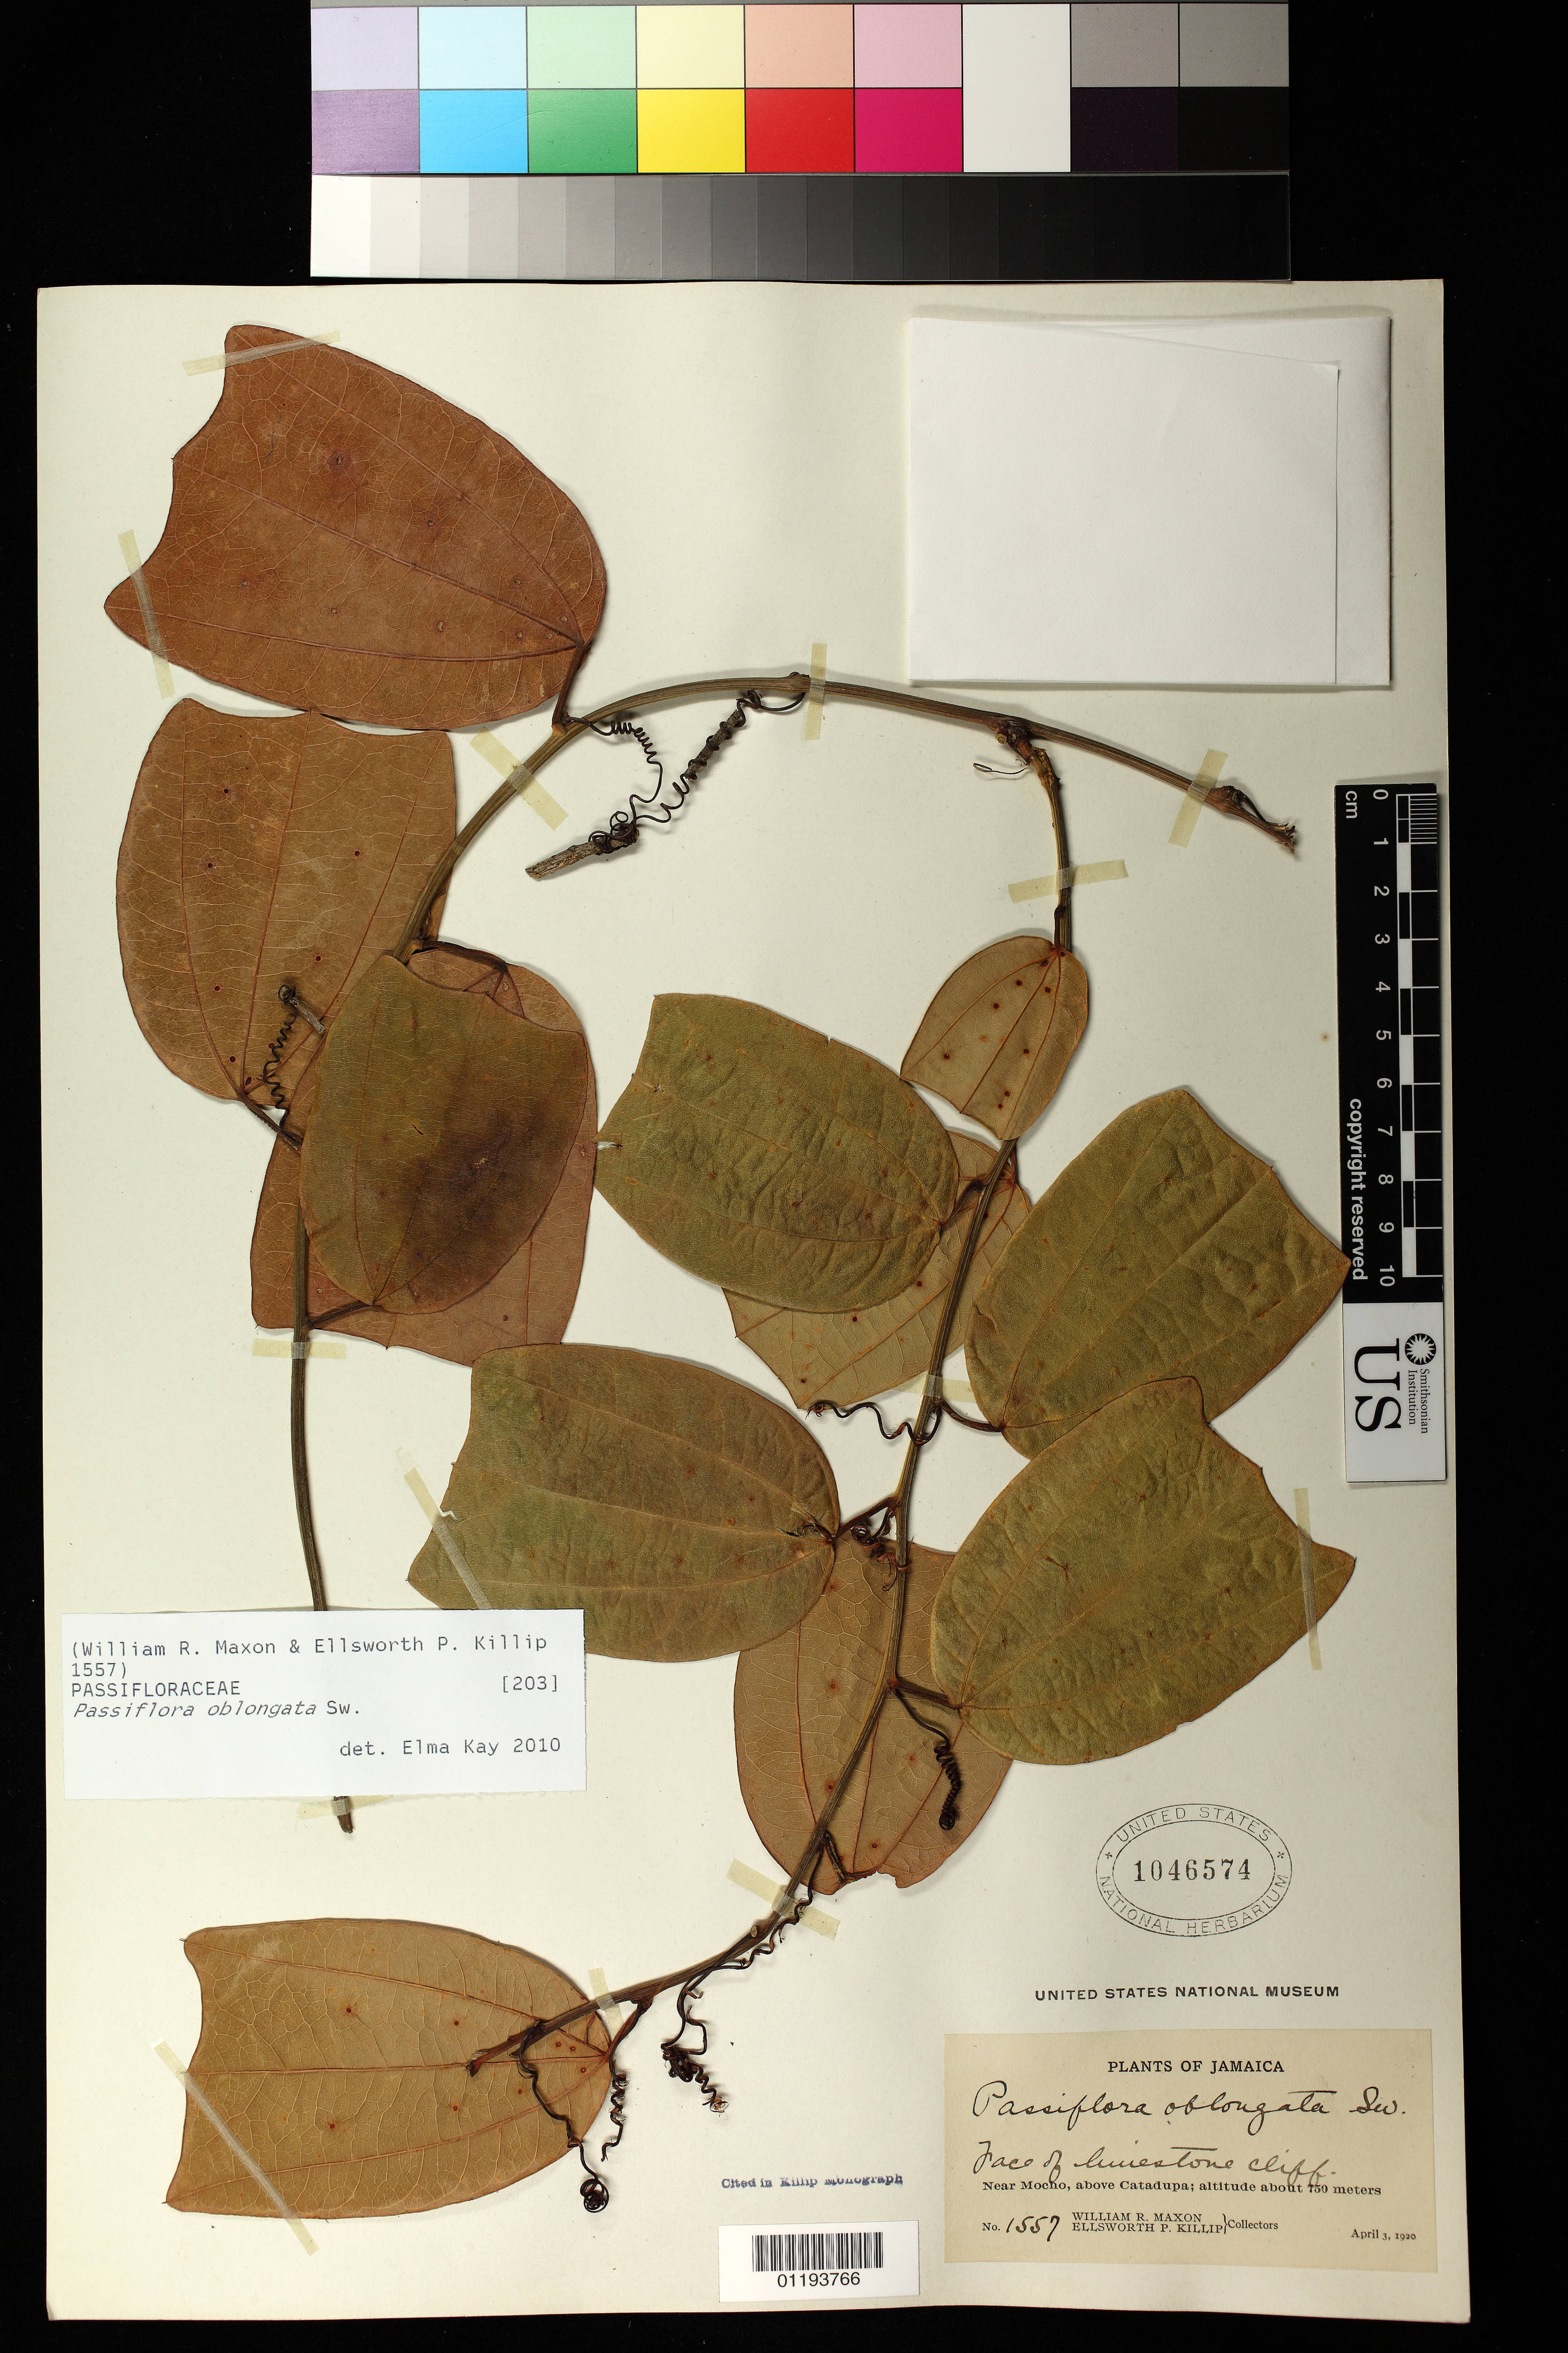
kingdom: Plantae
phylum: Tracheophyta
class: Magnoliopsida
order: Malpighiales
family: Passifloraceae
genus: Passiflora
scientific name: Passiflora oblongata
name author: Sw.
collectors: W. R. Maxon & E. P. Killip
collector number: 1557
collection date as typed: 03 Apr 1920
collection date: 1920-04-03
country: Jamaica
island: Jamaica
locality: Near Mocho, above Catadupa.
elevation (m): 750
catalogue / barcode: US 1046574